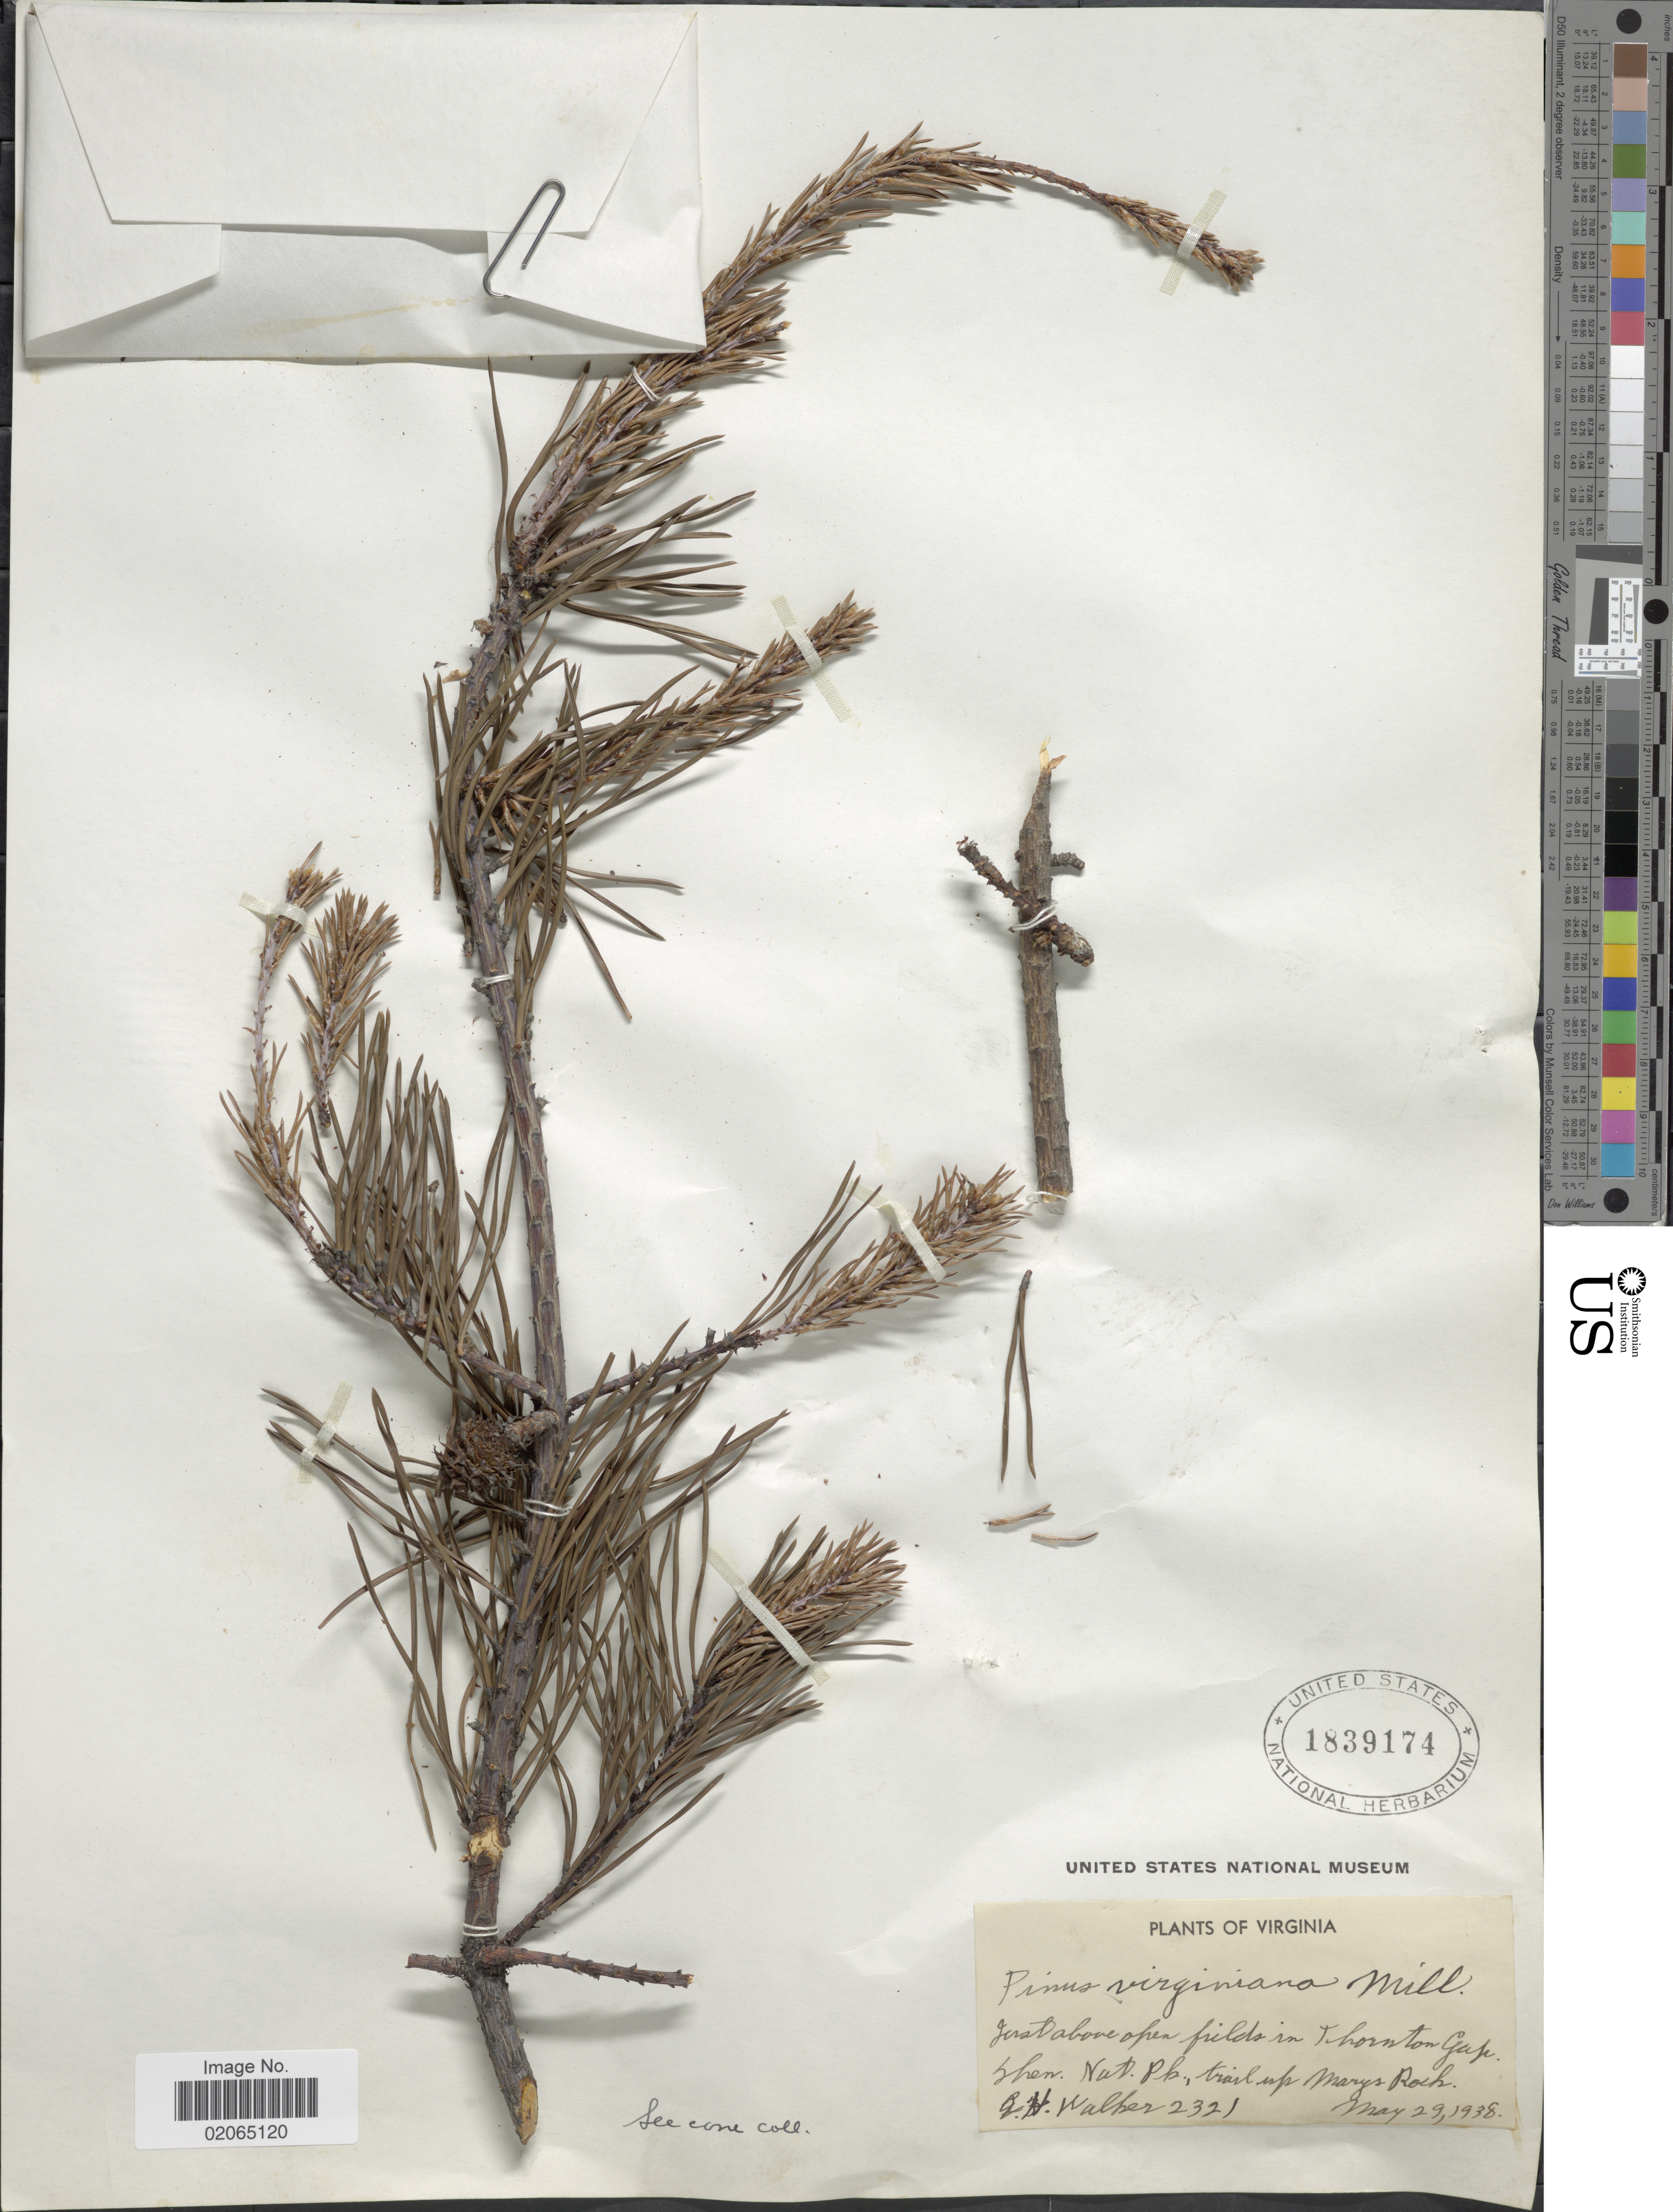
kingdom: Plantae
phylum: Tracheophyta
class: Pinopsida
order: Pinales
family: Pinaceae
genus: Pinus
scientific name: Pinus virginiana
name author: Mill.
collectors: G. H. Walker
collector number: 2321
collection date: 1938-05-29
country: United States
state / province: Virginia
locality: Just above open fields in Thornton Gap, Shen. Nat. Pk., trail up Marys Rock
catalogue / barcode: US 1839174